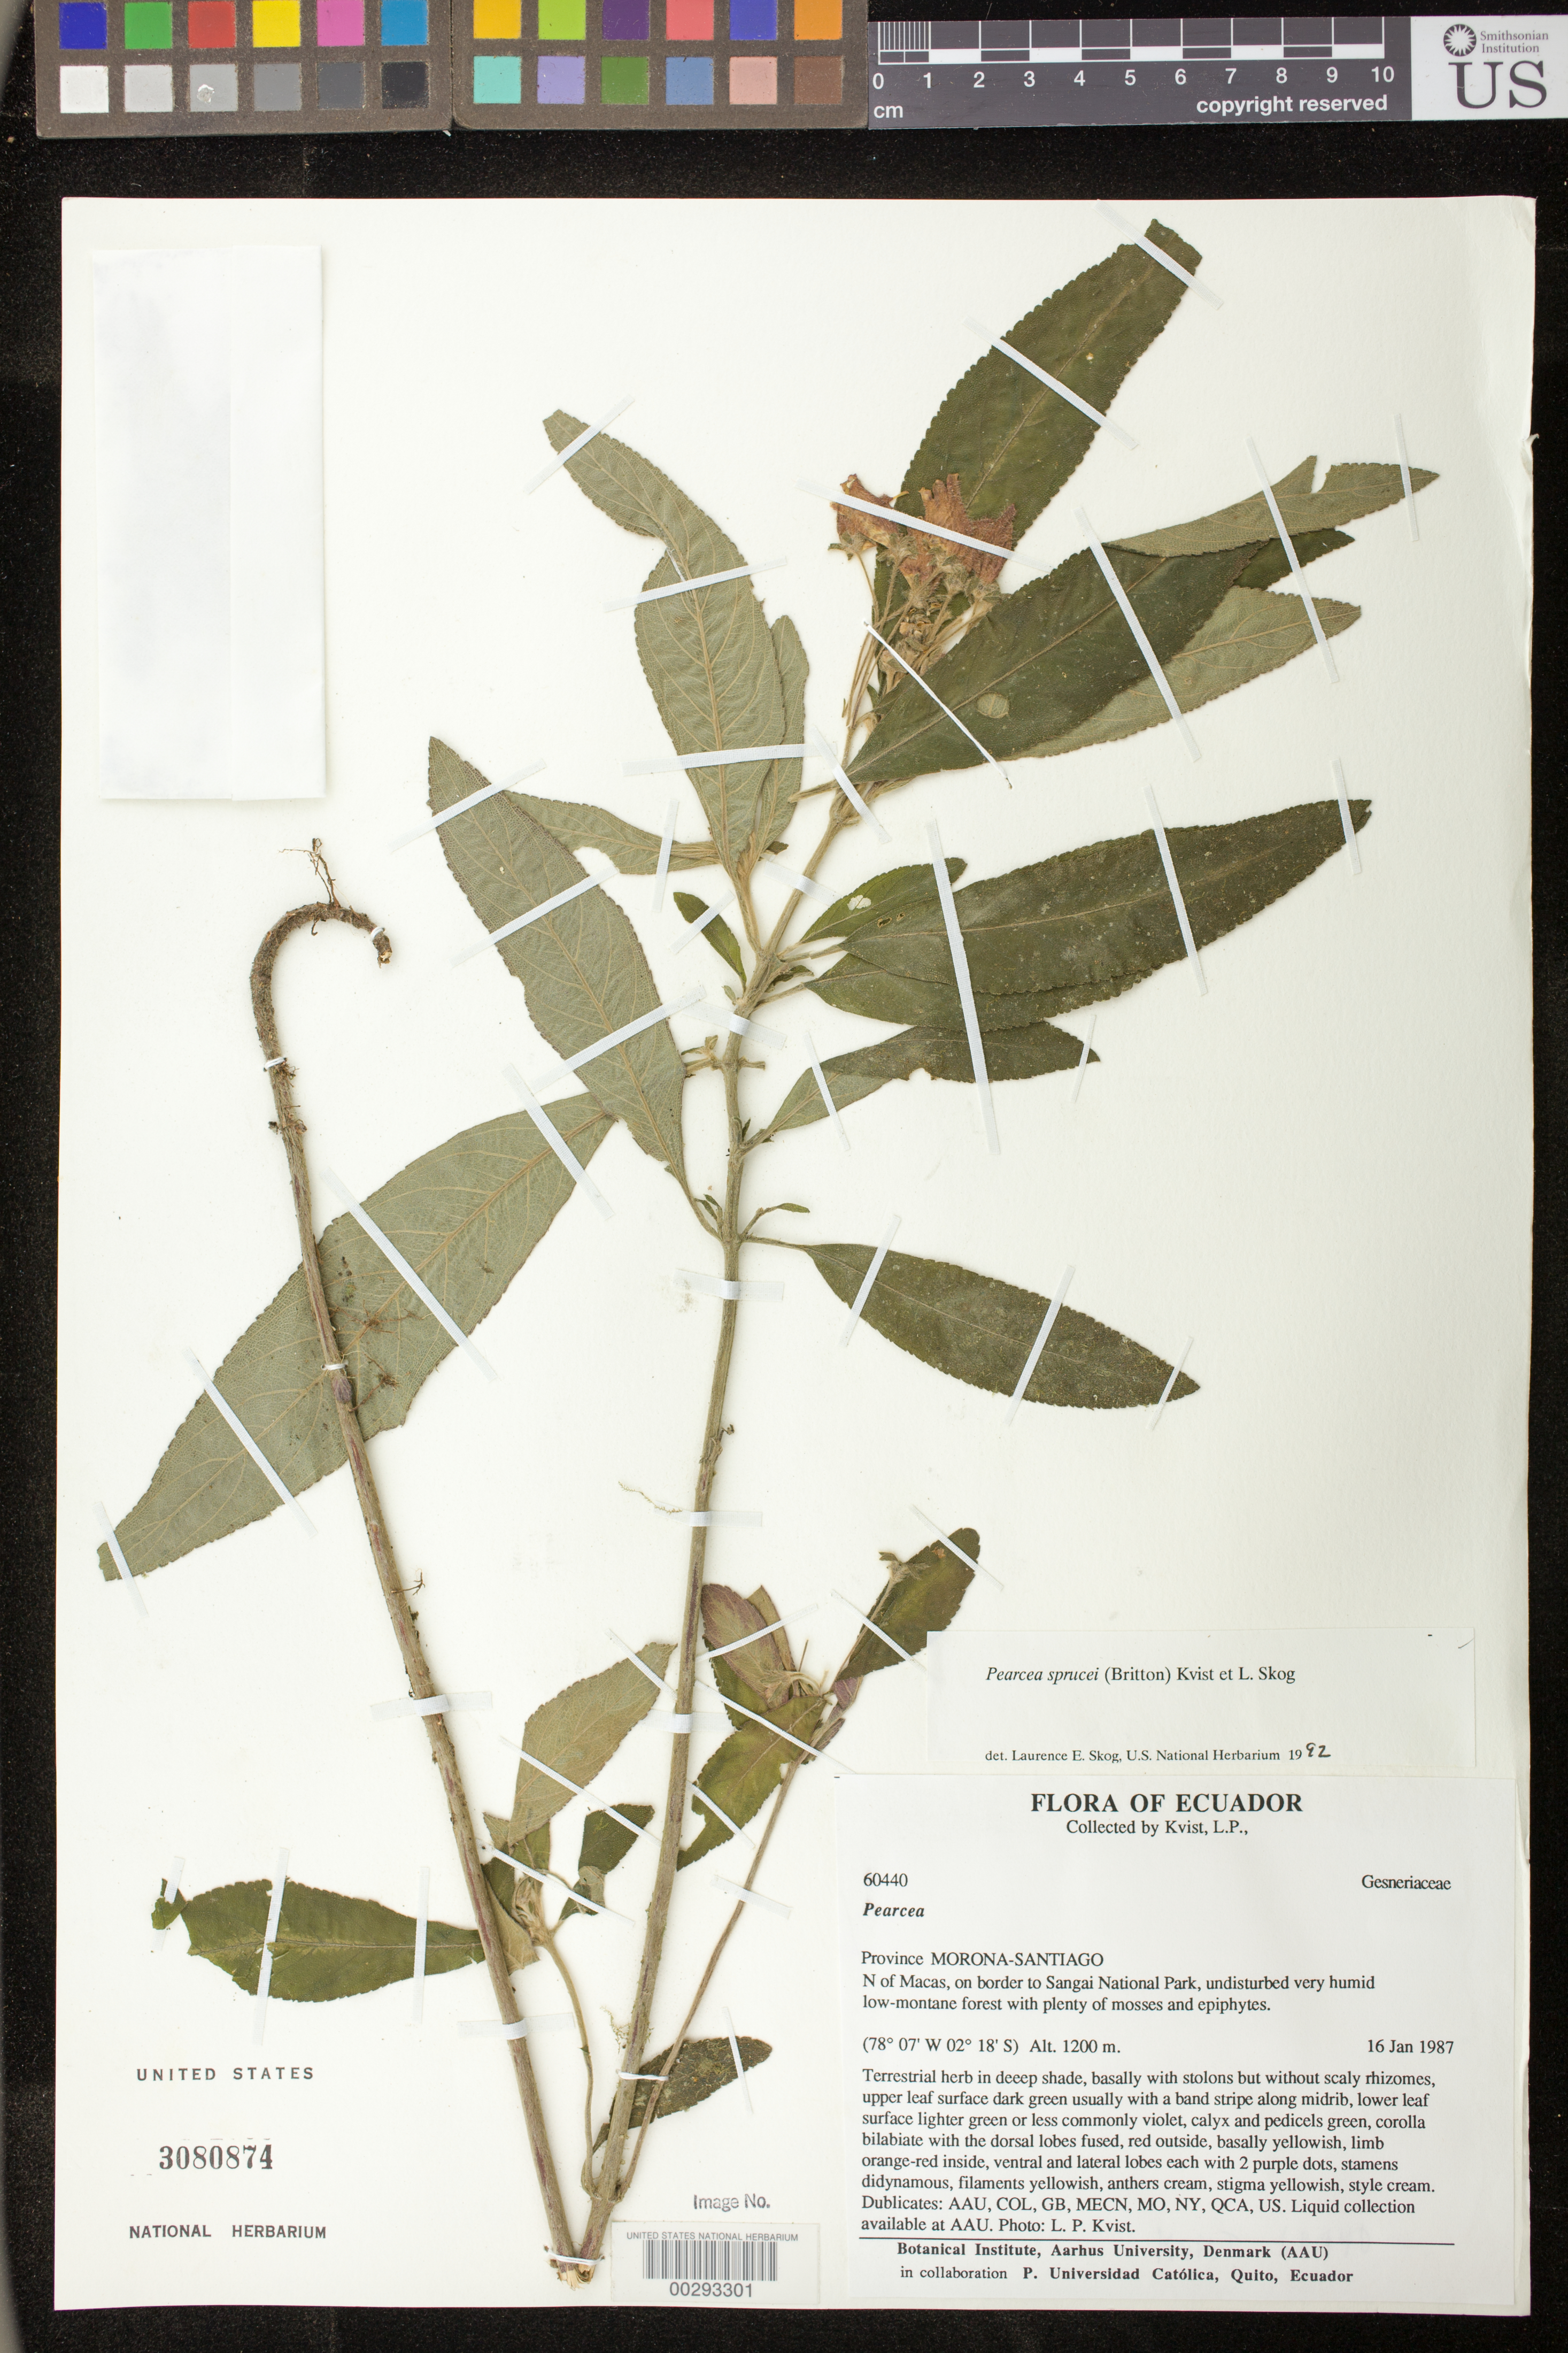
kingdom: Plantae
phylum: Tracheophyta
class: Magnoliopsida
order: Lamiales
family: Gesneriaceae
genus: Pearcea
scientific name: Pearcea sprucei var. sprucei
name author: (Britton ex Rusby) L.P. Kvist & L.E. Skog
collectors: L. P. Kvist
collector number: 60440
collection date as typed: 16 Jan 1987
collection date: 1987-01-16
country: Ecuador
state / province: Morona-Santiago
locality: N of Macas, on border to Sangay National Park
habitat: Undisturbed very humid low montane foest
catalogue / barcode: US 3080874